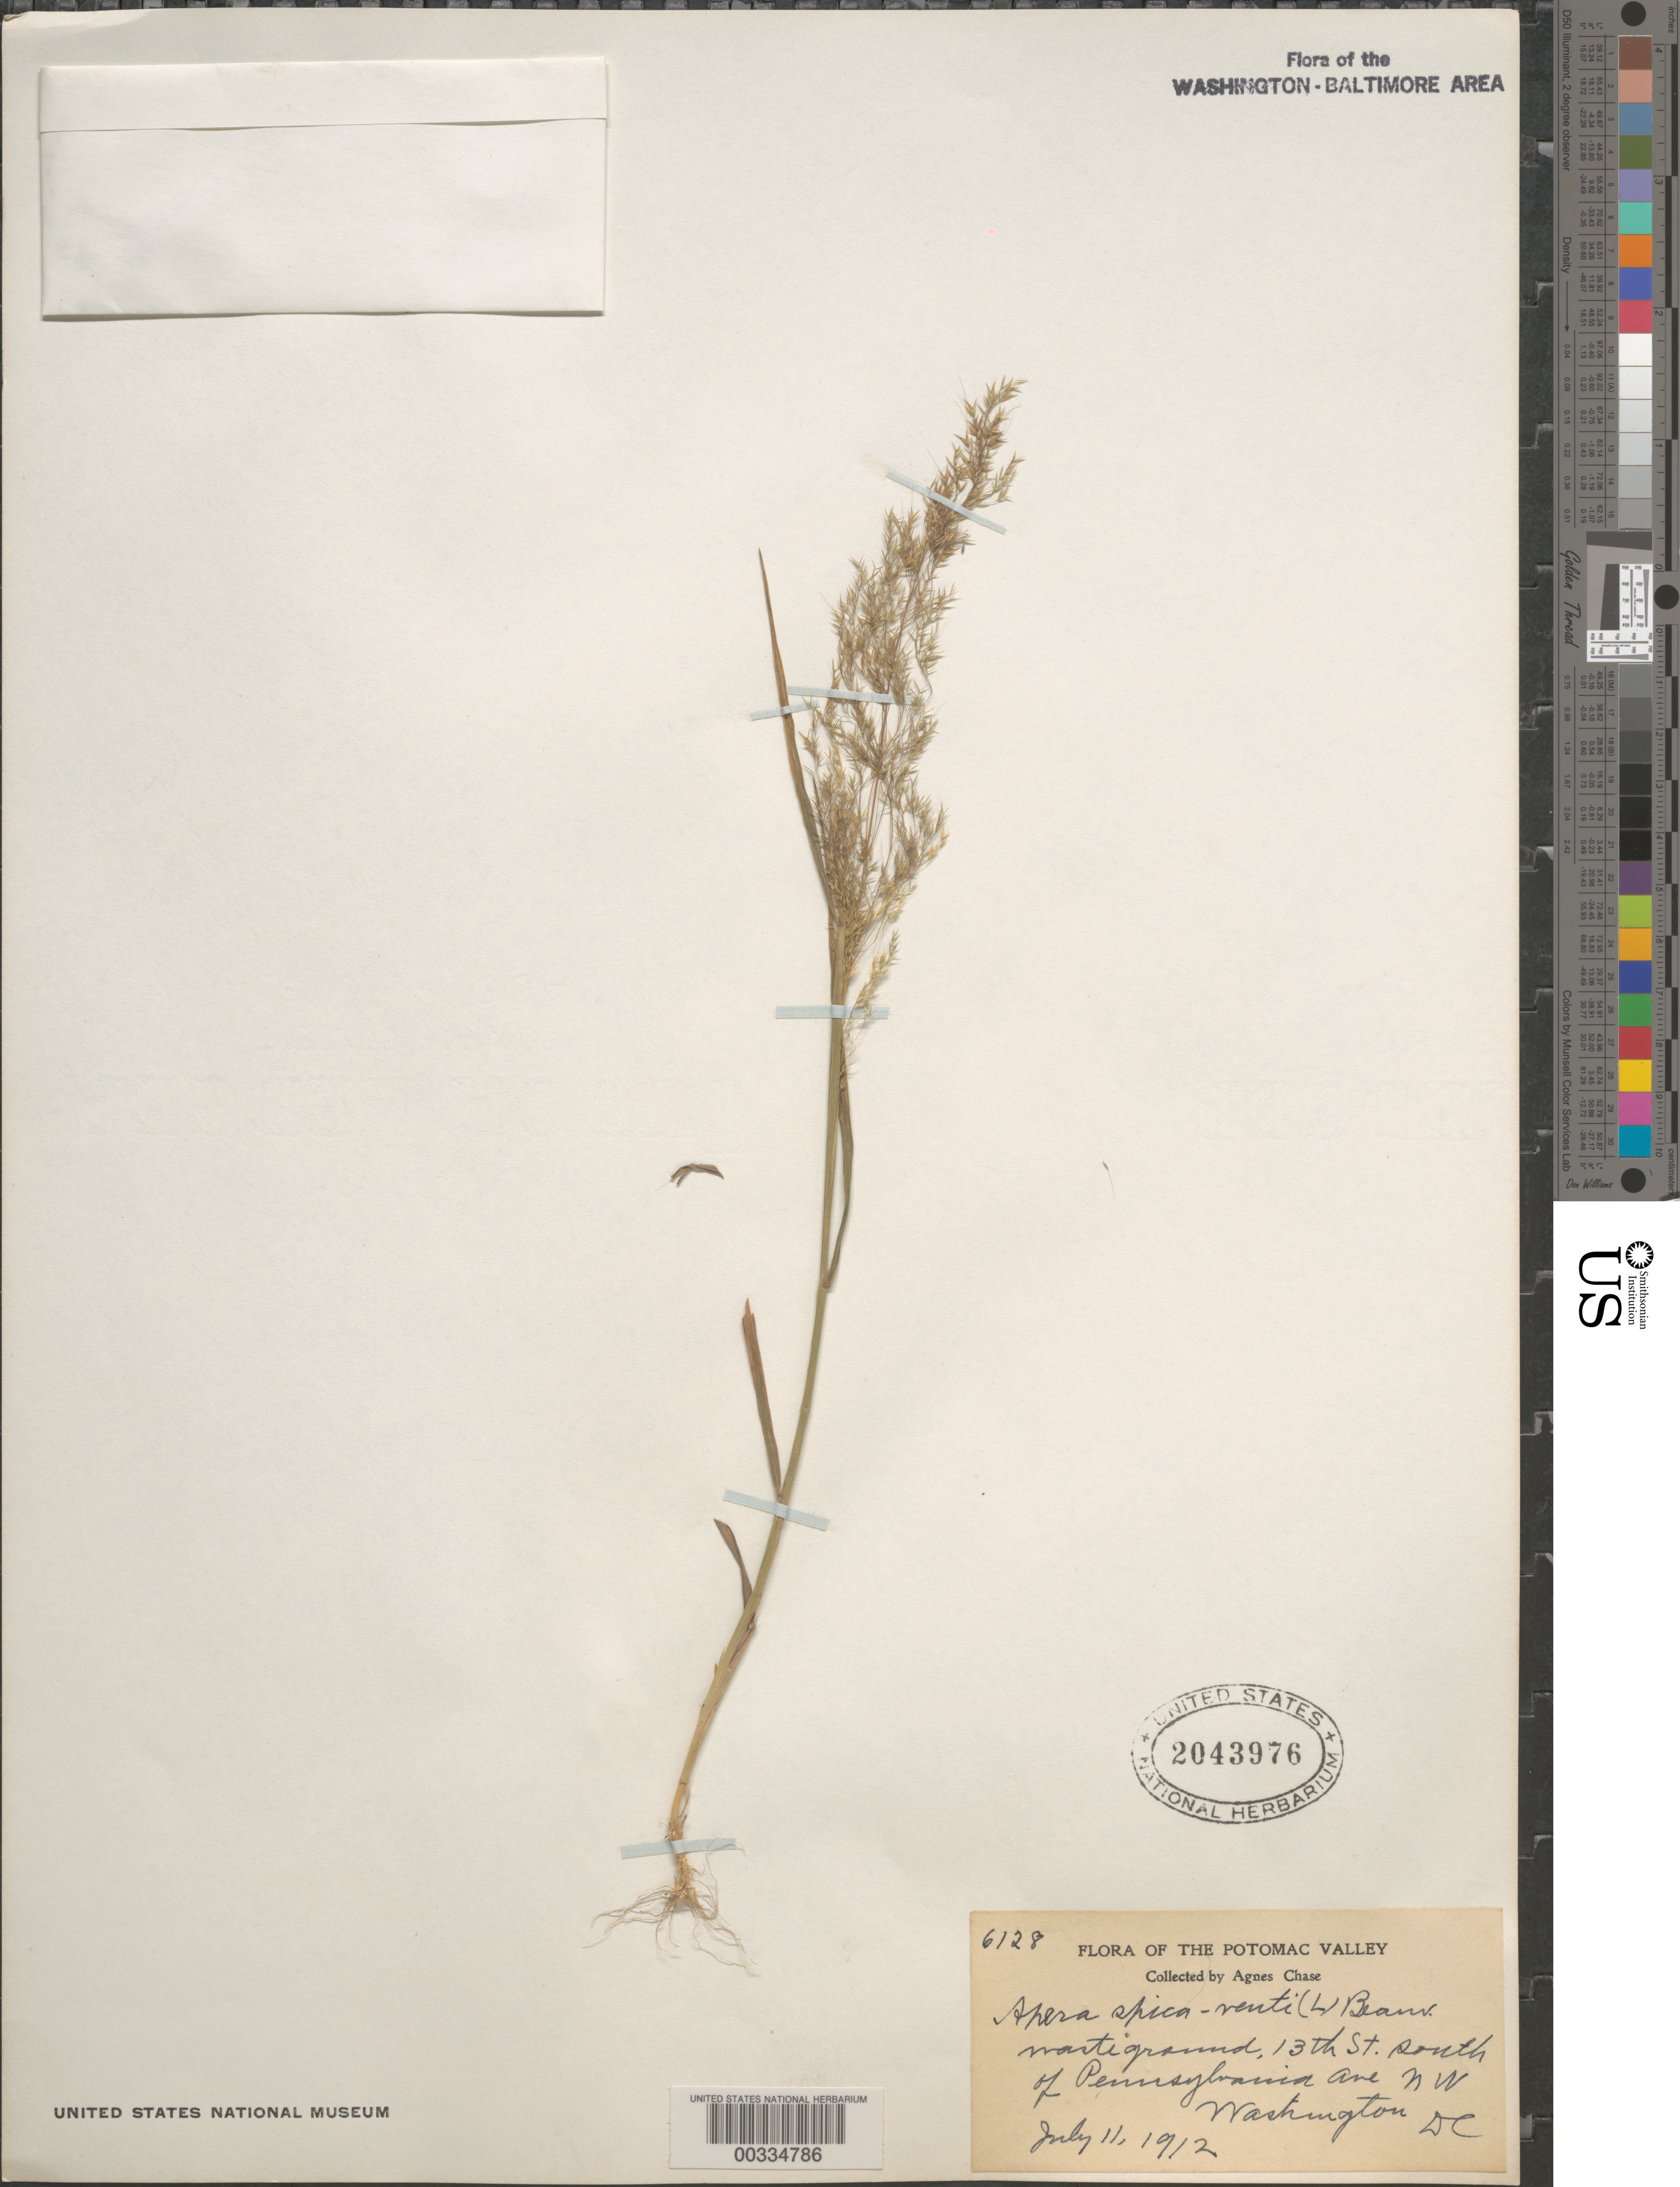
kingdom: Plantae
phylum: Tracheophyta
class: Liliopsida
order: Poales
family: Poaceae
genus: Apera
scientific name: Apera spica-venti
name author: (L.) P. Beauv.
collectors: A. Chase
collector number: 6128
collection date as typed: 11 Jul 1912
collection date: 1912-07-11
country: United States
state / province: District of Columbia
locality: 13th St south of Pennsylvania Ave NW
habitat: Waste ground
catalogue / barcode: US 2043976